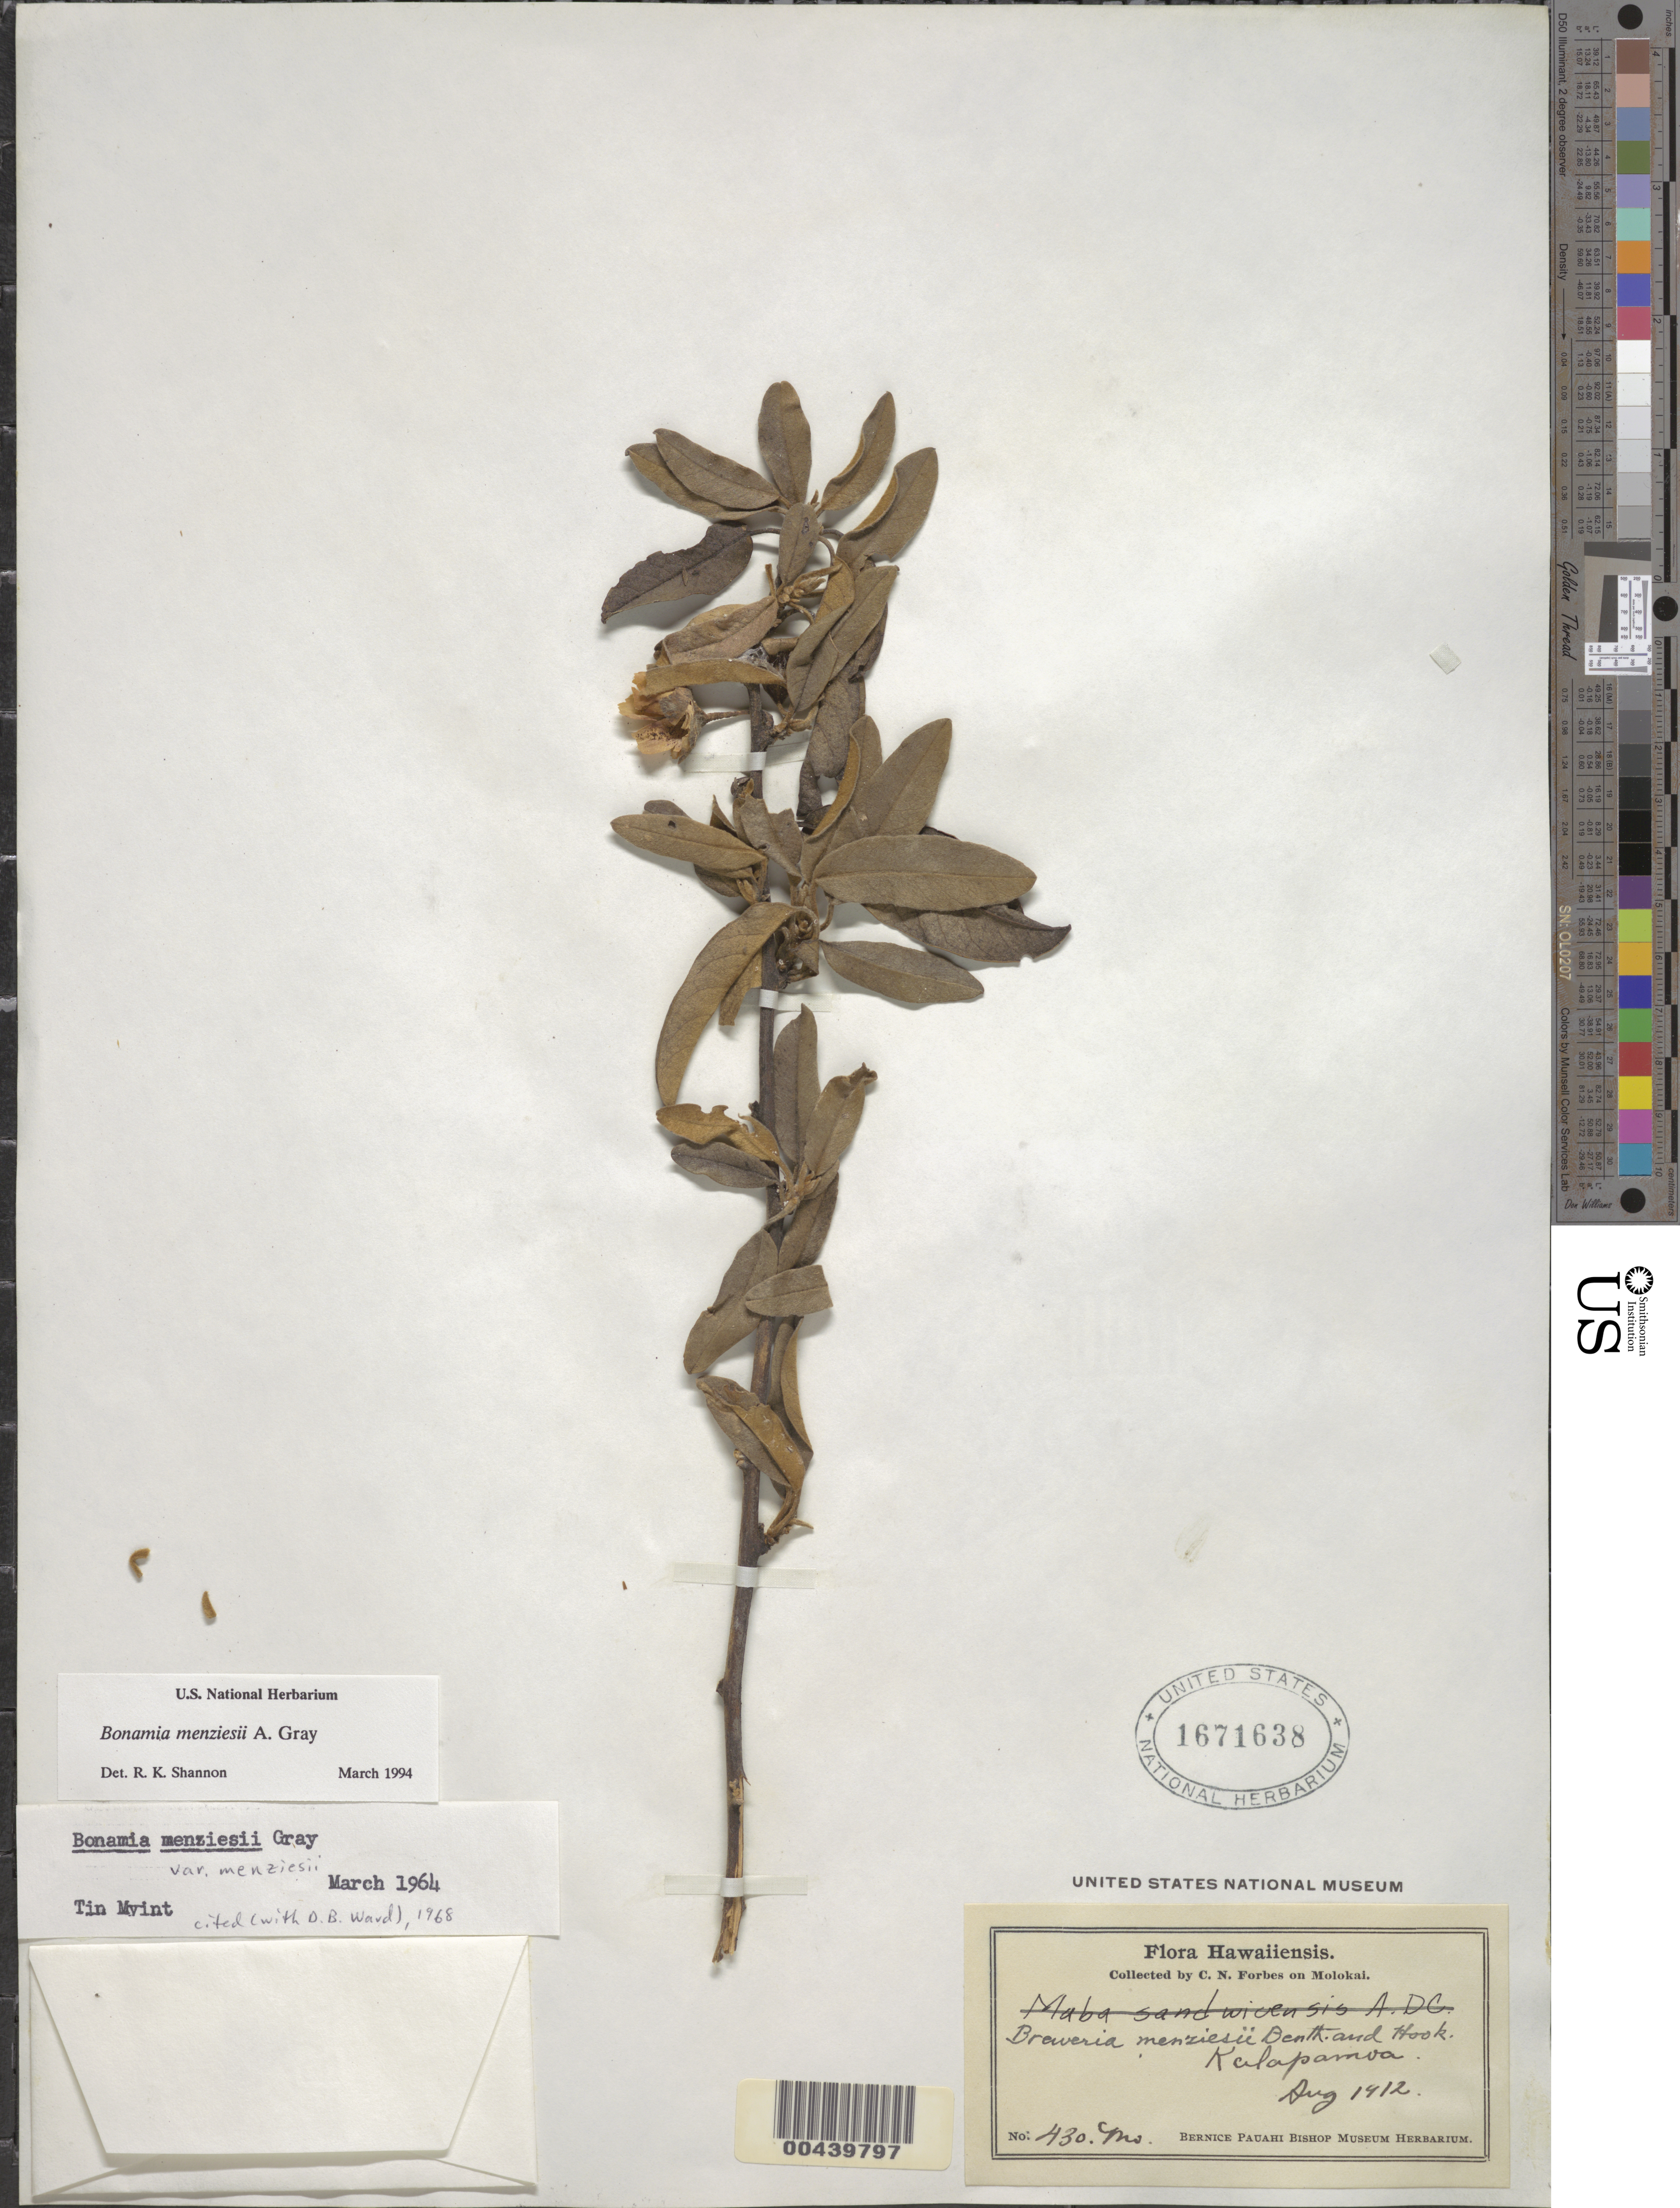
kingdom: Plantae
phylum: Tracheophyta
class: Magnoliopsida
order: Solanales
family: Convolvulaceae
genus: Bonamia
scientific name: Bonamia menziesii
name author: A. Gray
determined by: Shannon, R. K., (UNITED STATES)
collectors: C. N. Forbes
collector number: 430.Mo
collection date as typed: Aug 1912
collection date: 1912-08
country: United States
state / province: Hawaii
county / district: Maui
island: Moloka'i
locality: Kalapamoa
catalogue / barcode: US 1671638